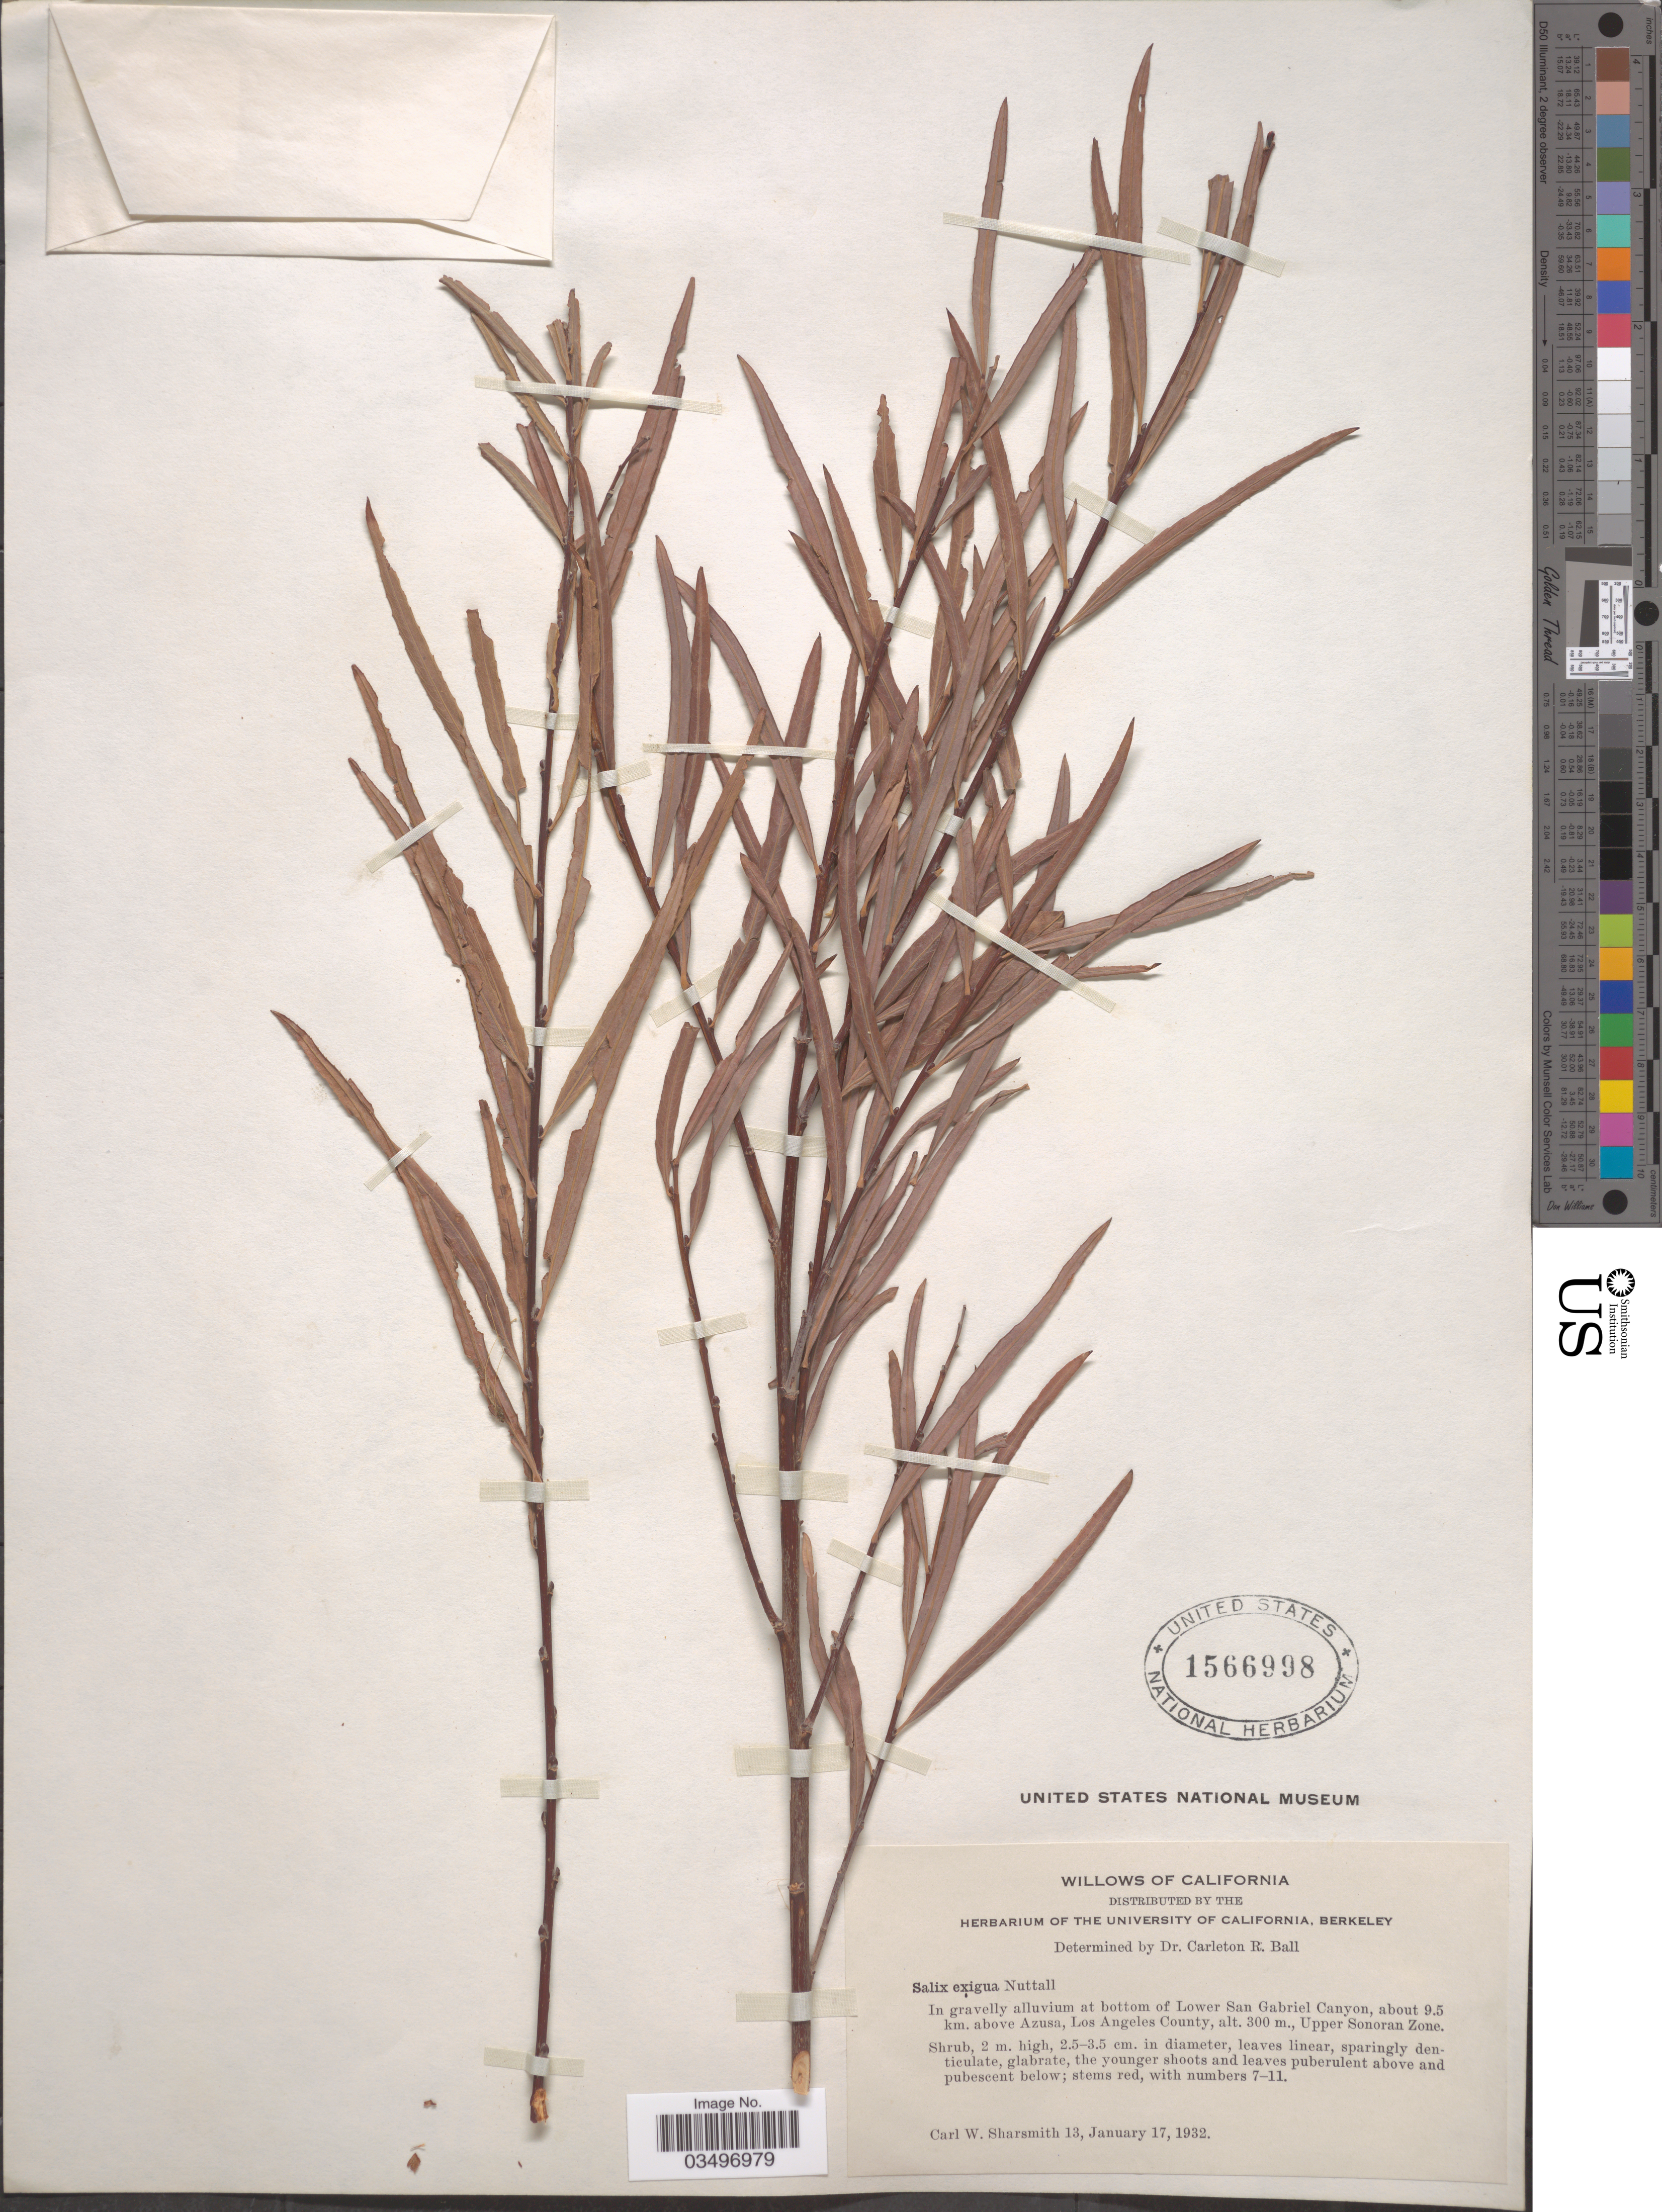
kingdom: Plantae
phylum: Tracheophyta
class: Magnoliopsida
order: Malpighiales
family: Salicaceae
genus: Salix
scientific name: Salix exigua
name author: Nutt.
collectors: C. Sharsmith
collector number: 13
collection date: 1932-01-17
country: United States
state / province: California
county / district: Los Angeles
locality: At bottom of Lower San Gabriel Canyon, about 9.5 km. above Azusa, Los Angeles County. Upper Sonoran Zone.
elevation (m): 300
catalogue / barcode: US 1566998